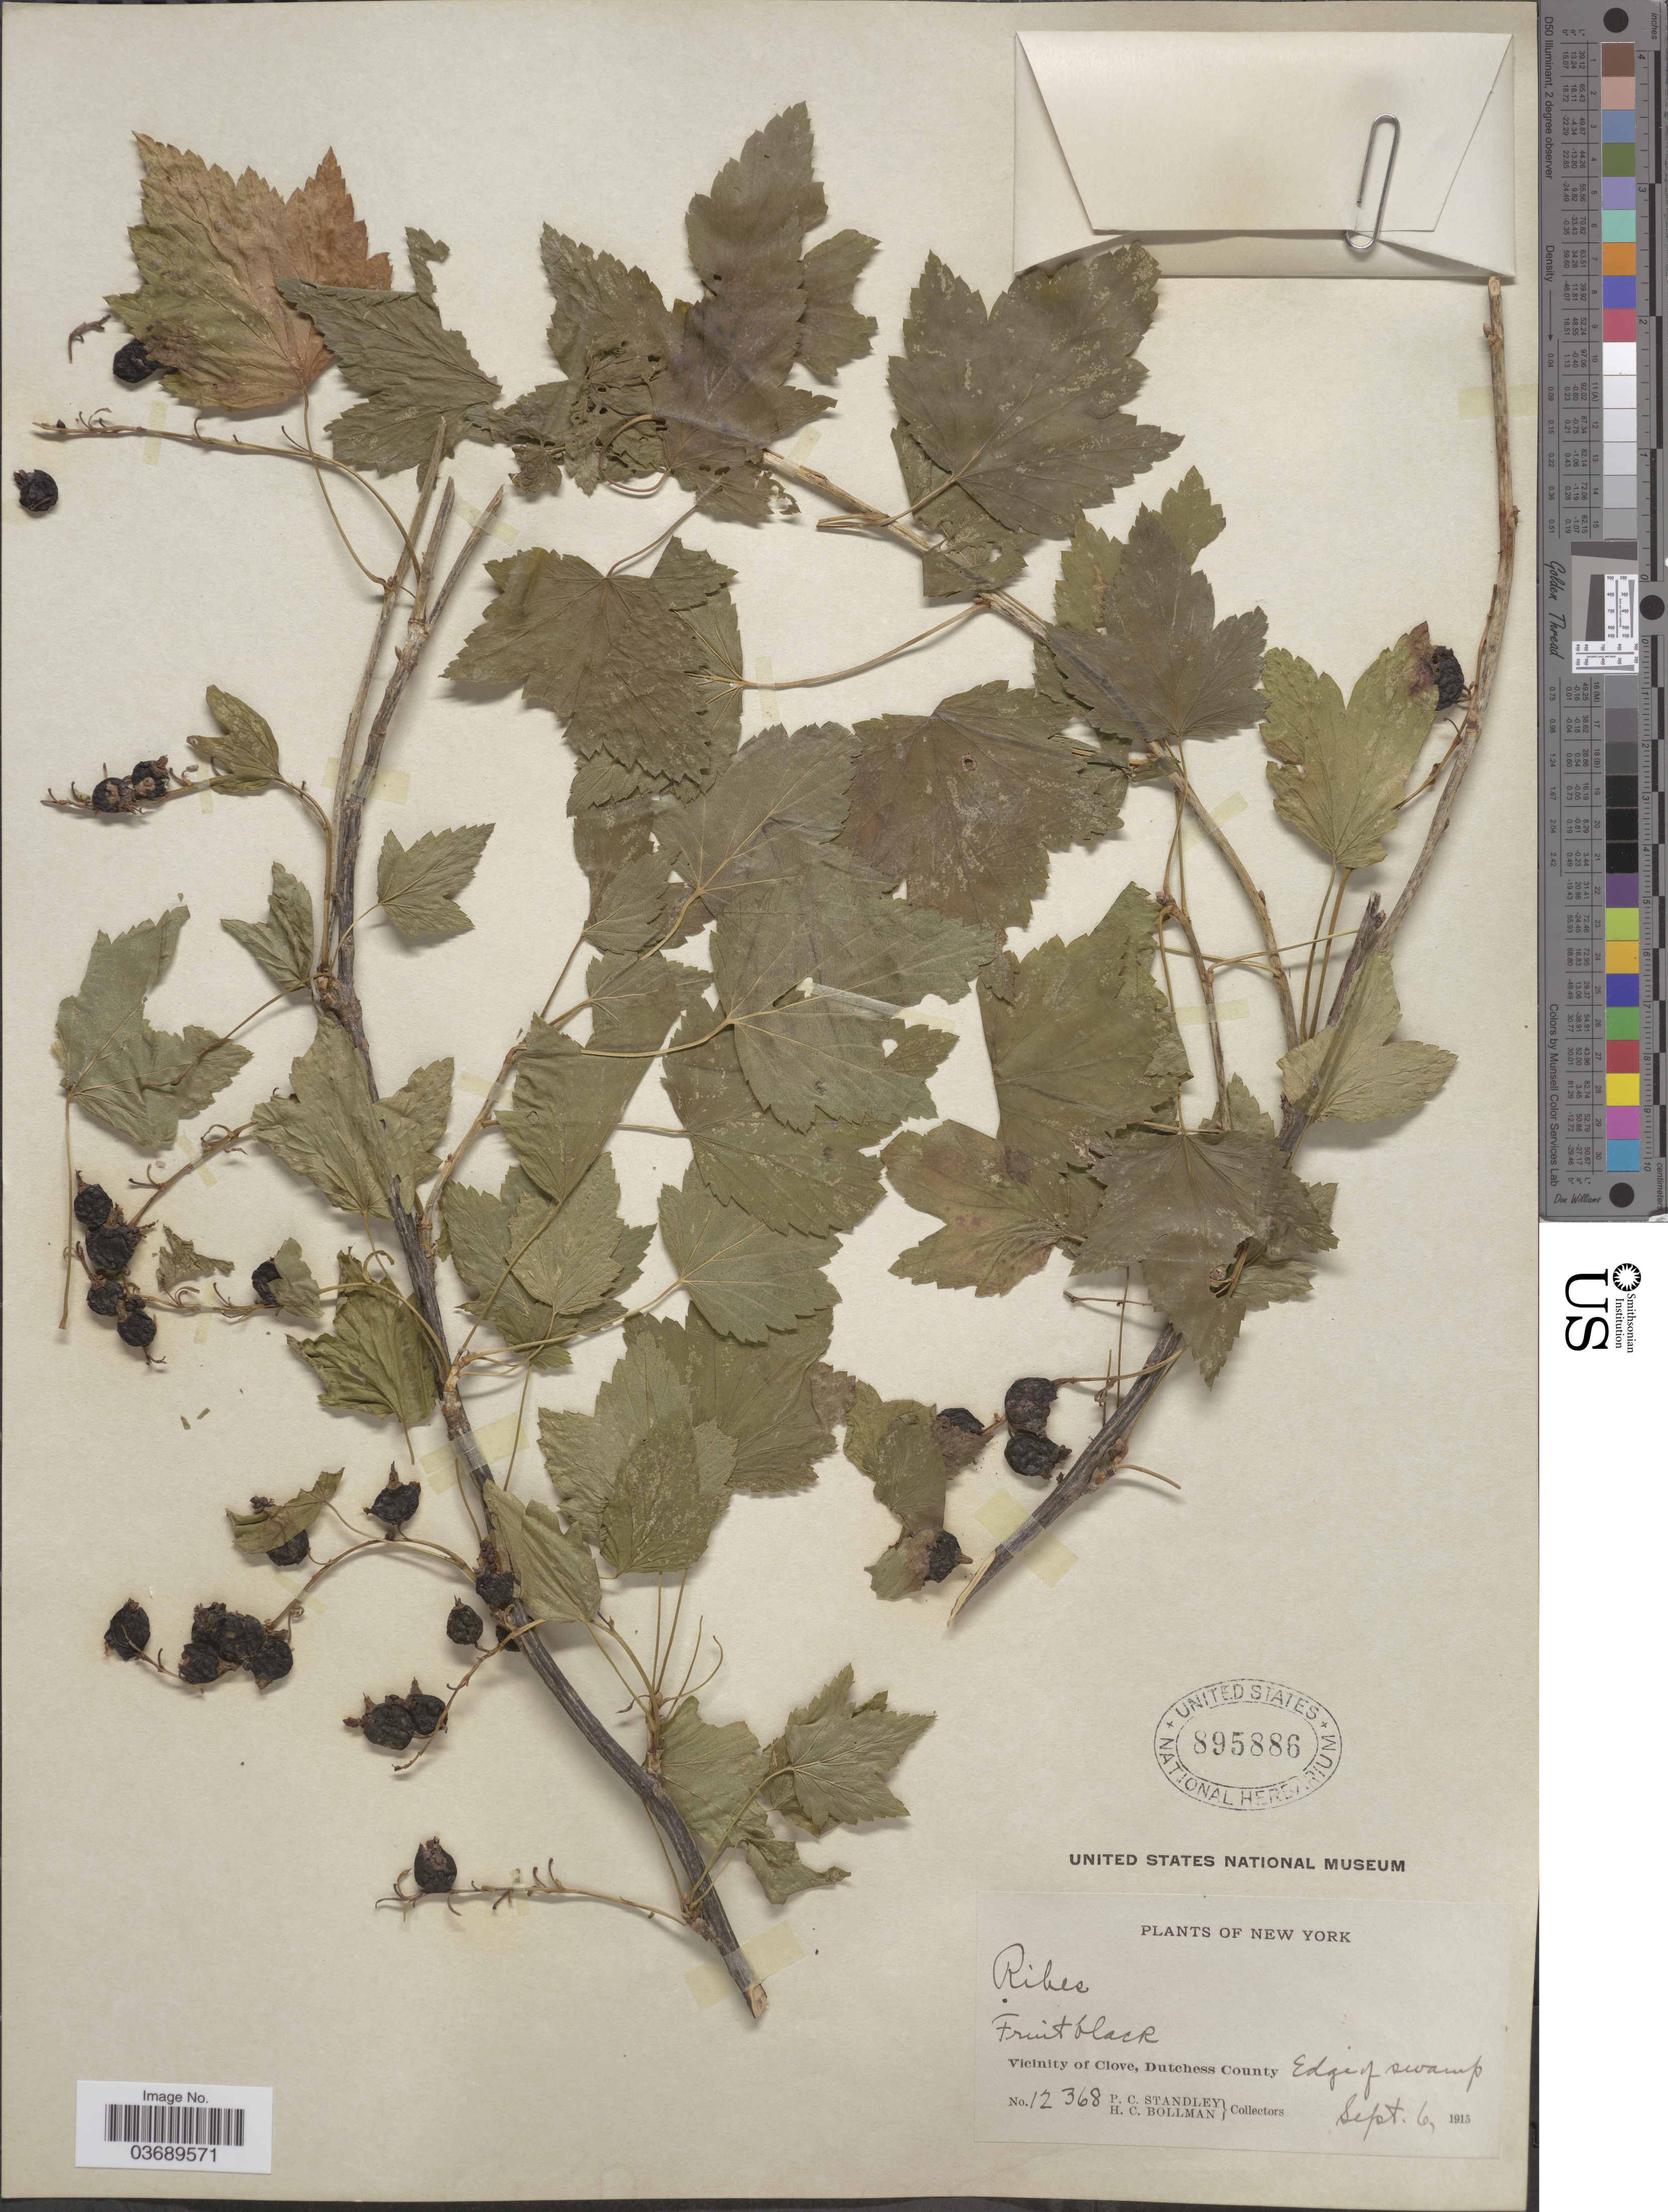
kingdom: Plantae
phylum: Tracheophyta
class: Magnoliopsida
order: Saxifragales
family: Grossulariaceae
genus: Ribes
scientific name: Ribes sp.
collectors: P. C. Standley & H. C. Bollman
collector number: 12368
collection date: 1915-09-06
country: United States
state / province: New York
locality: Vicinity of Clove, Dutchess County. Edge of swamp.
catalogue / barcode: US 895886